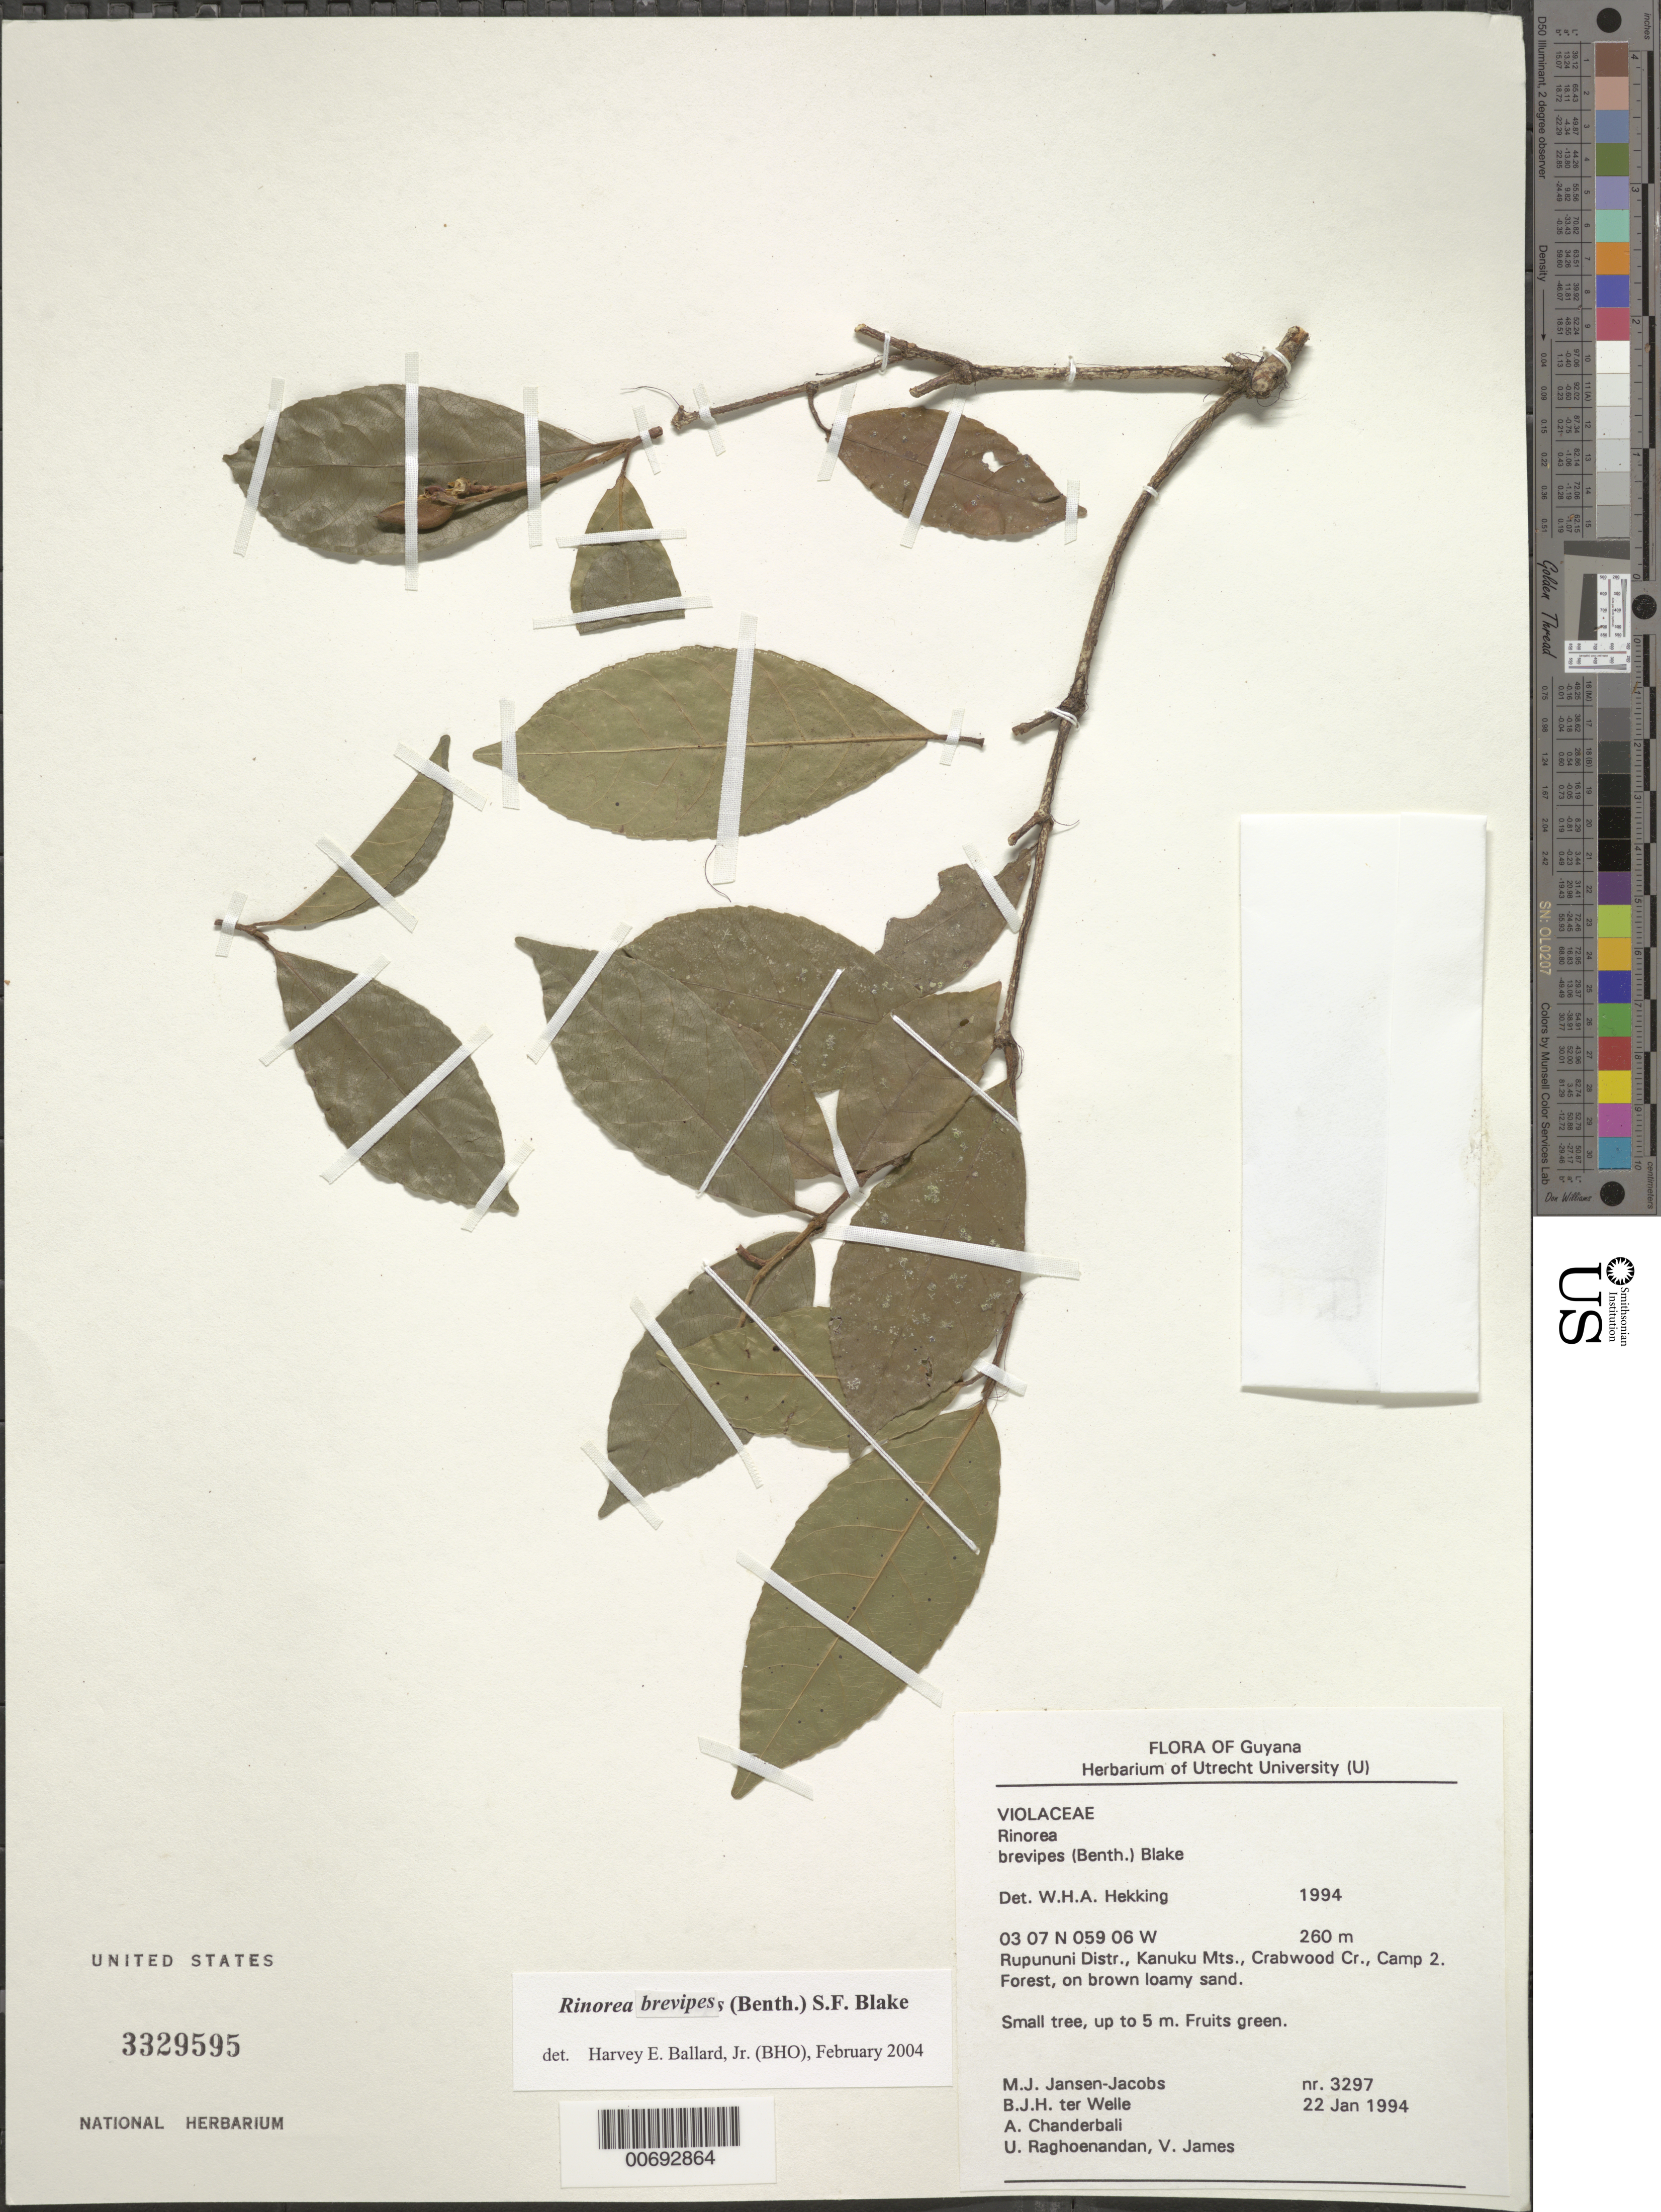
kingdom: Plantae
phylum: Tracheophyta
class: Magnoliopsida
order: Malpighiales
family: Violaceae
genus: Rinorea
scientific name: Rinorea brevipes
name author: (Benth.) S.F. Blake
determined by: Ballard, Harvey E.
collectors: M. J. Jansen-Jacobs, B. Welle, A. S. Chanderbali, U. Raghoenandan & V. James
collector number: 3297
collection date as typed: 22-Jan-94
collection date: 1994-01-22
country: Guyana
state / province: U. Takutu-U. Essequibo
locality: Crabwood Cr., Camp 2, Kanuku Mts., Rupununi District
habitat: Forest on brown loamy sand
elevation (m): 260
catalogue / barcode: US 3329595